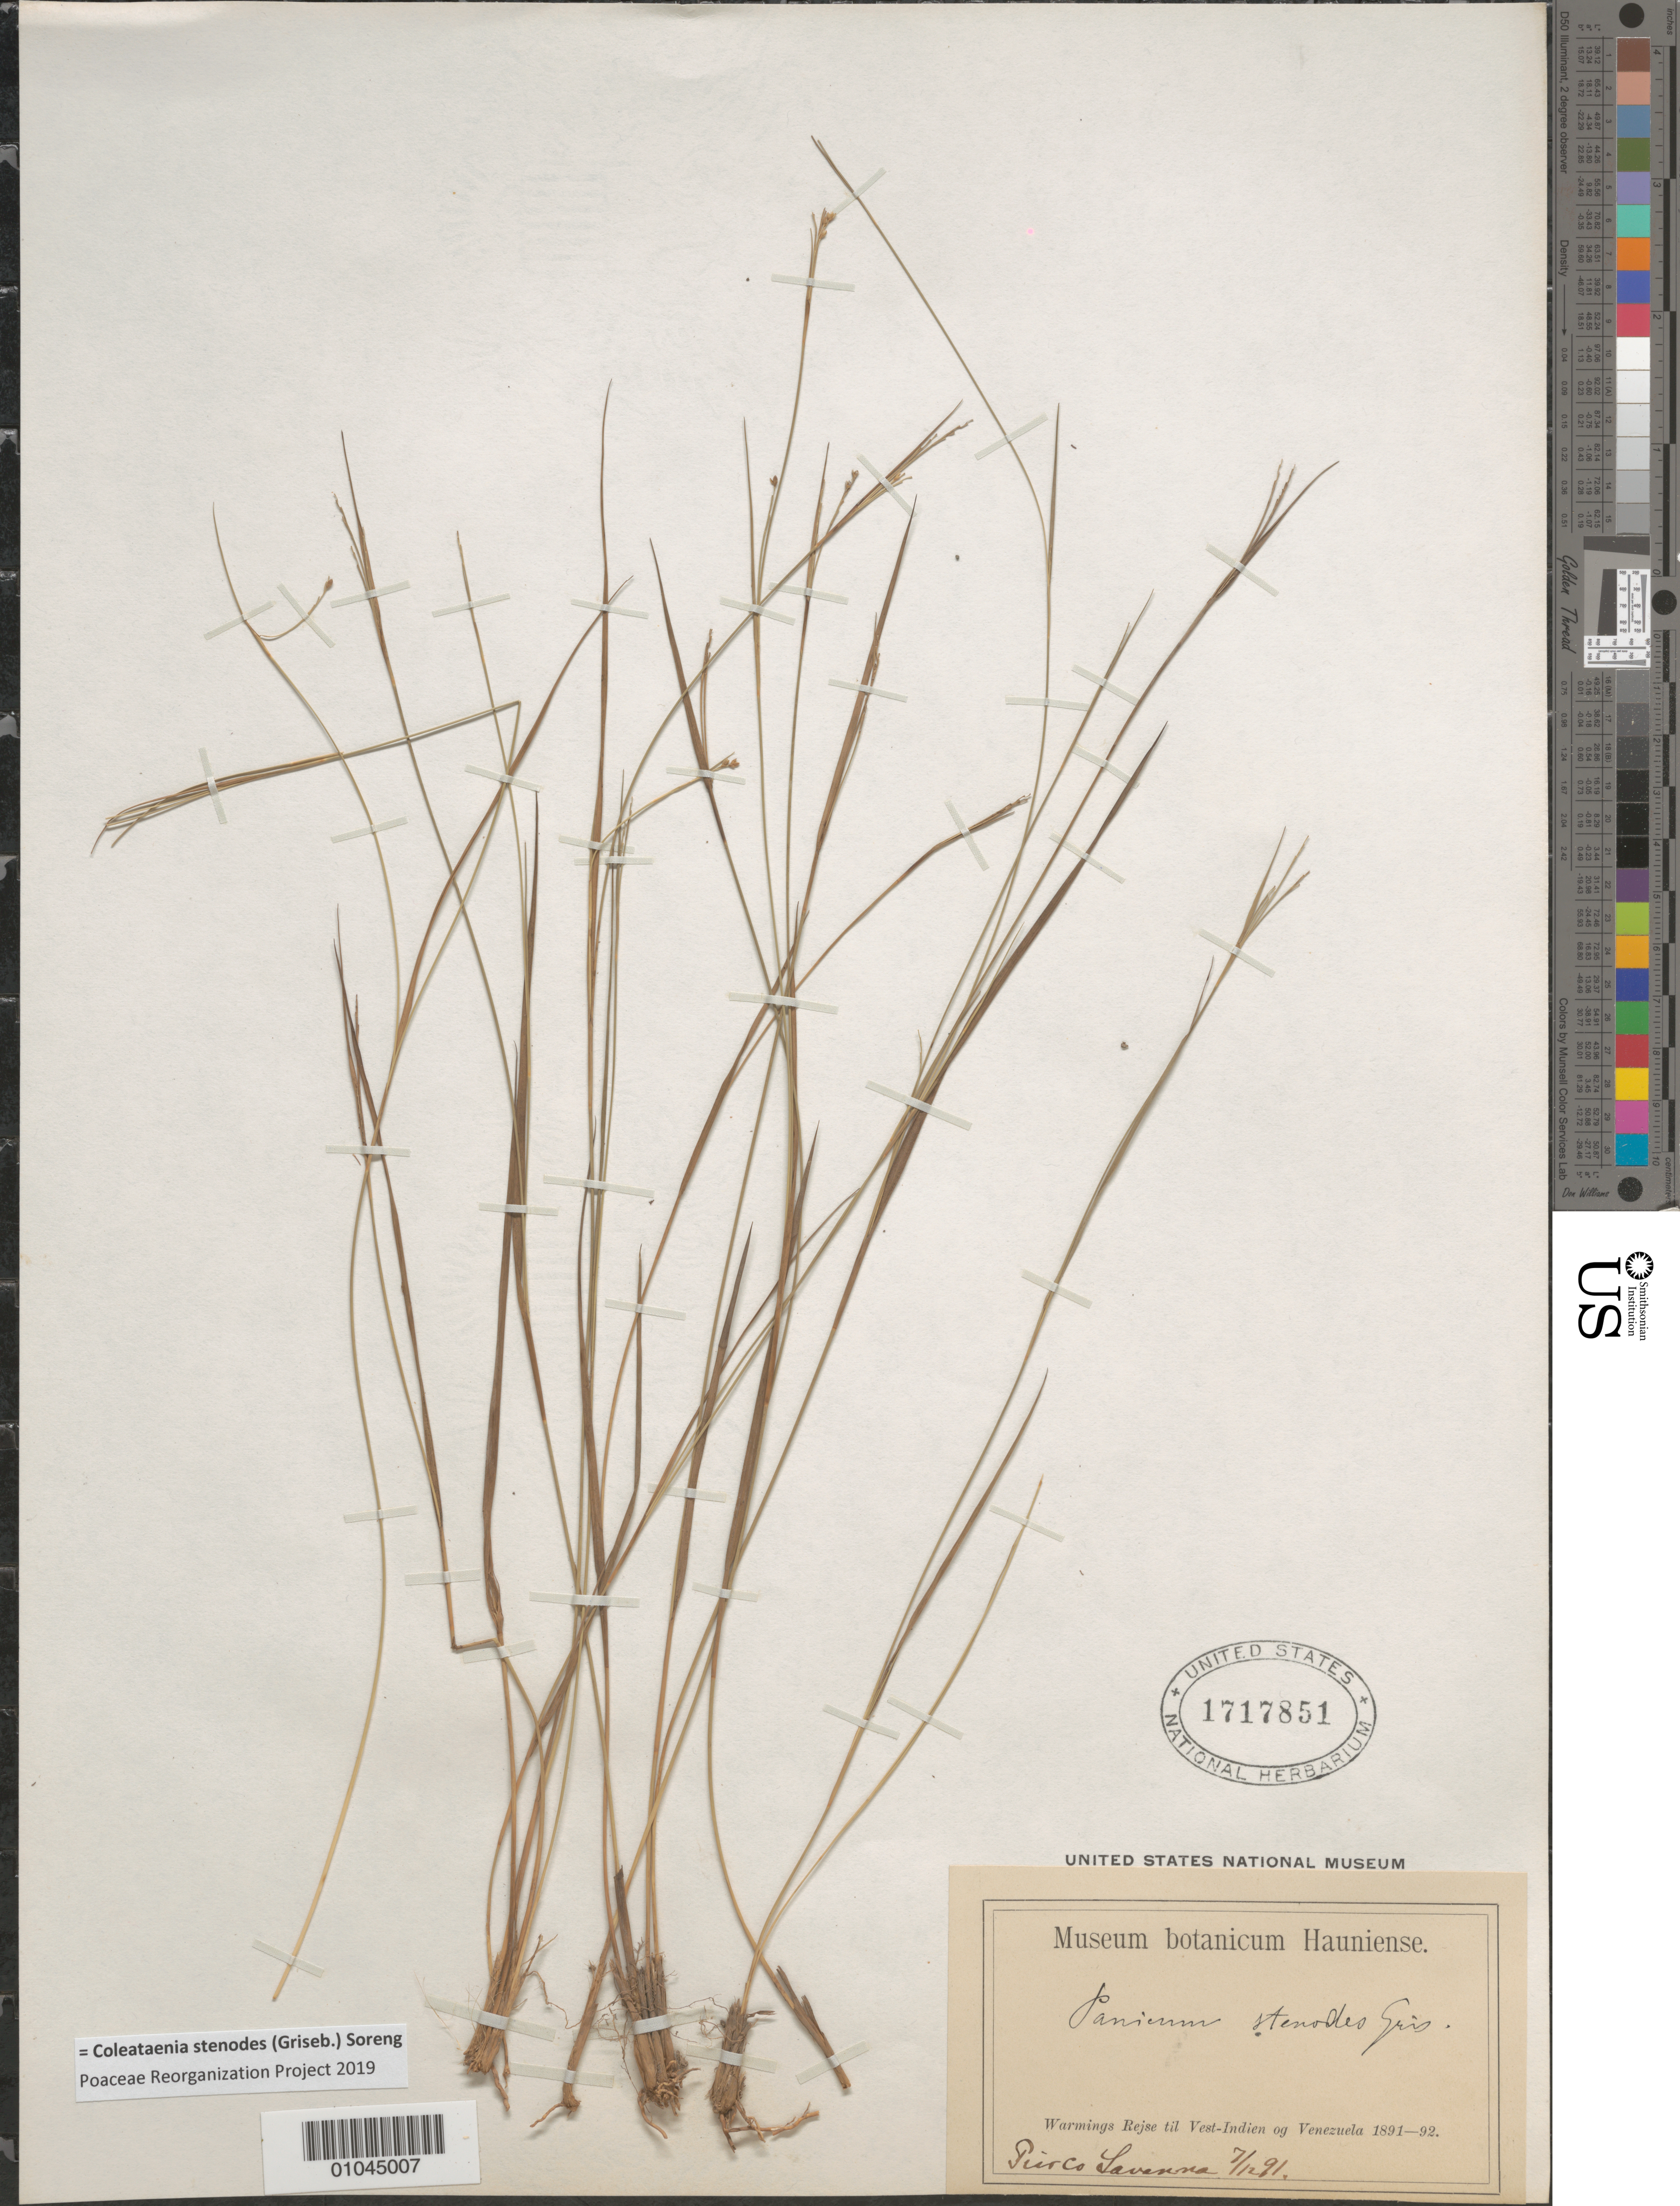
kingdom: Plantae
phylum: Tracheophyta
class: Liliopsida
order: Poales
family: Poaceae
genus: Panicum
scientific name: Panicum stenodes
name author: Griseb.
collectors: Warming, --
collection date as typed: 07 Dec 1891 to 12 Jul 1891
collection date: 1891-07-12/1891-12-07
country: Trinidad and Tobago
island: Trinidad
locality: Piarco savanna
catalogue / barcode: US 1717851